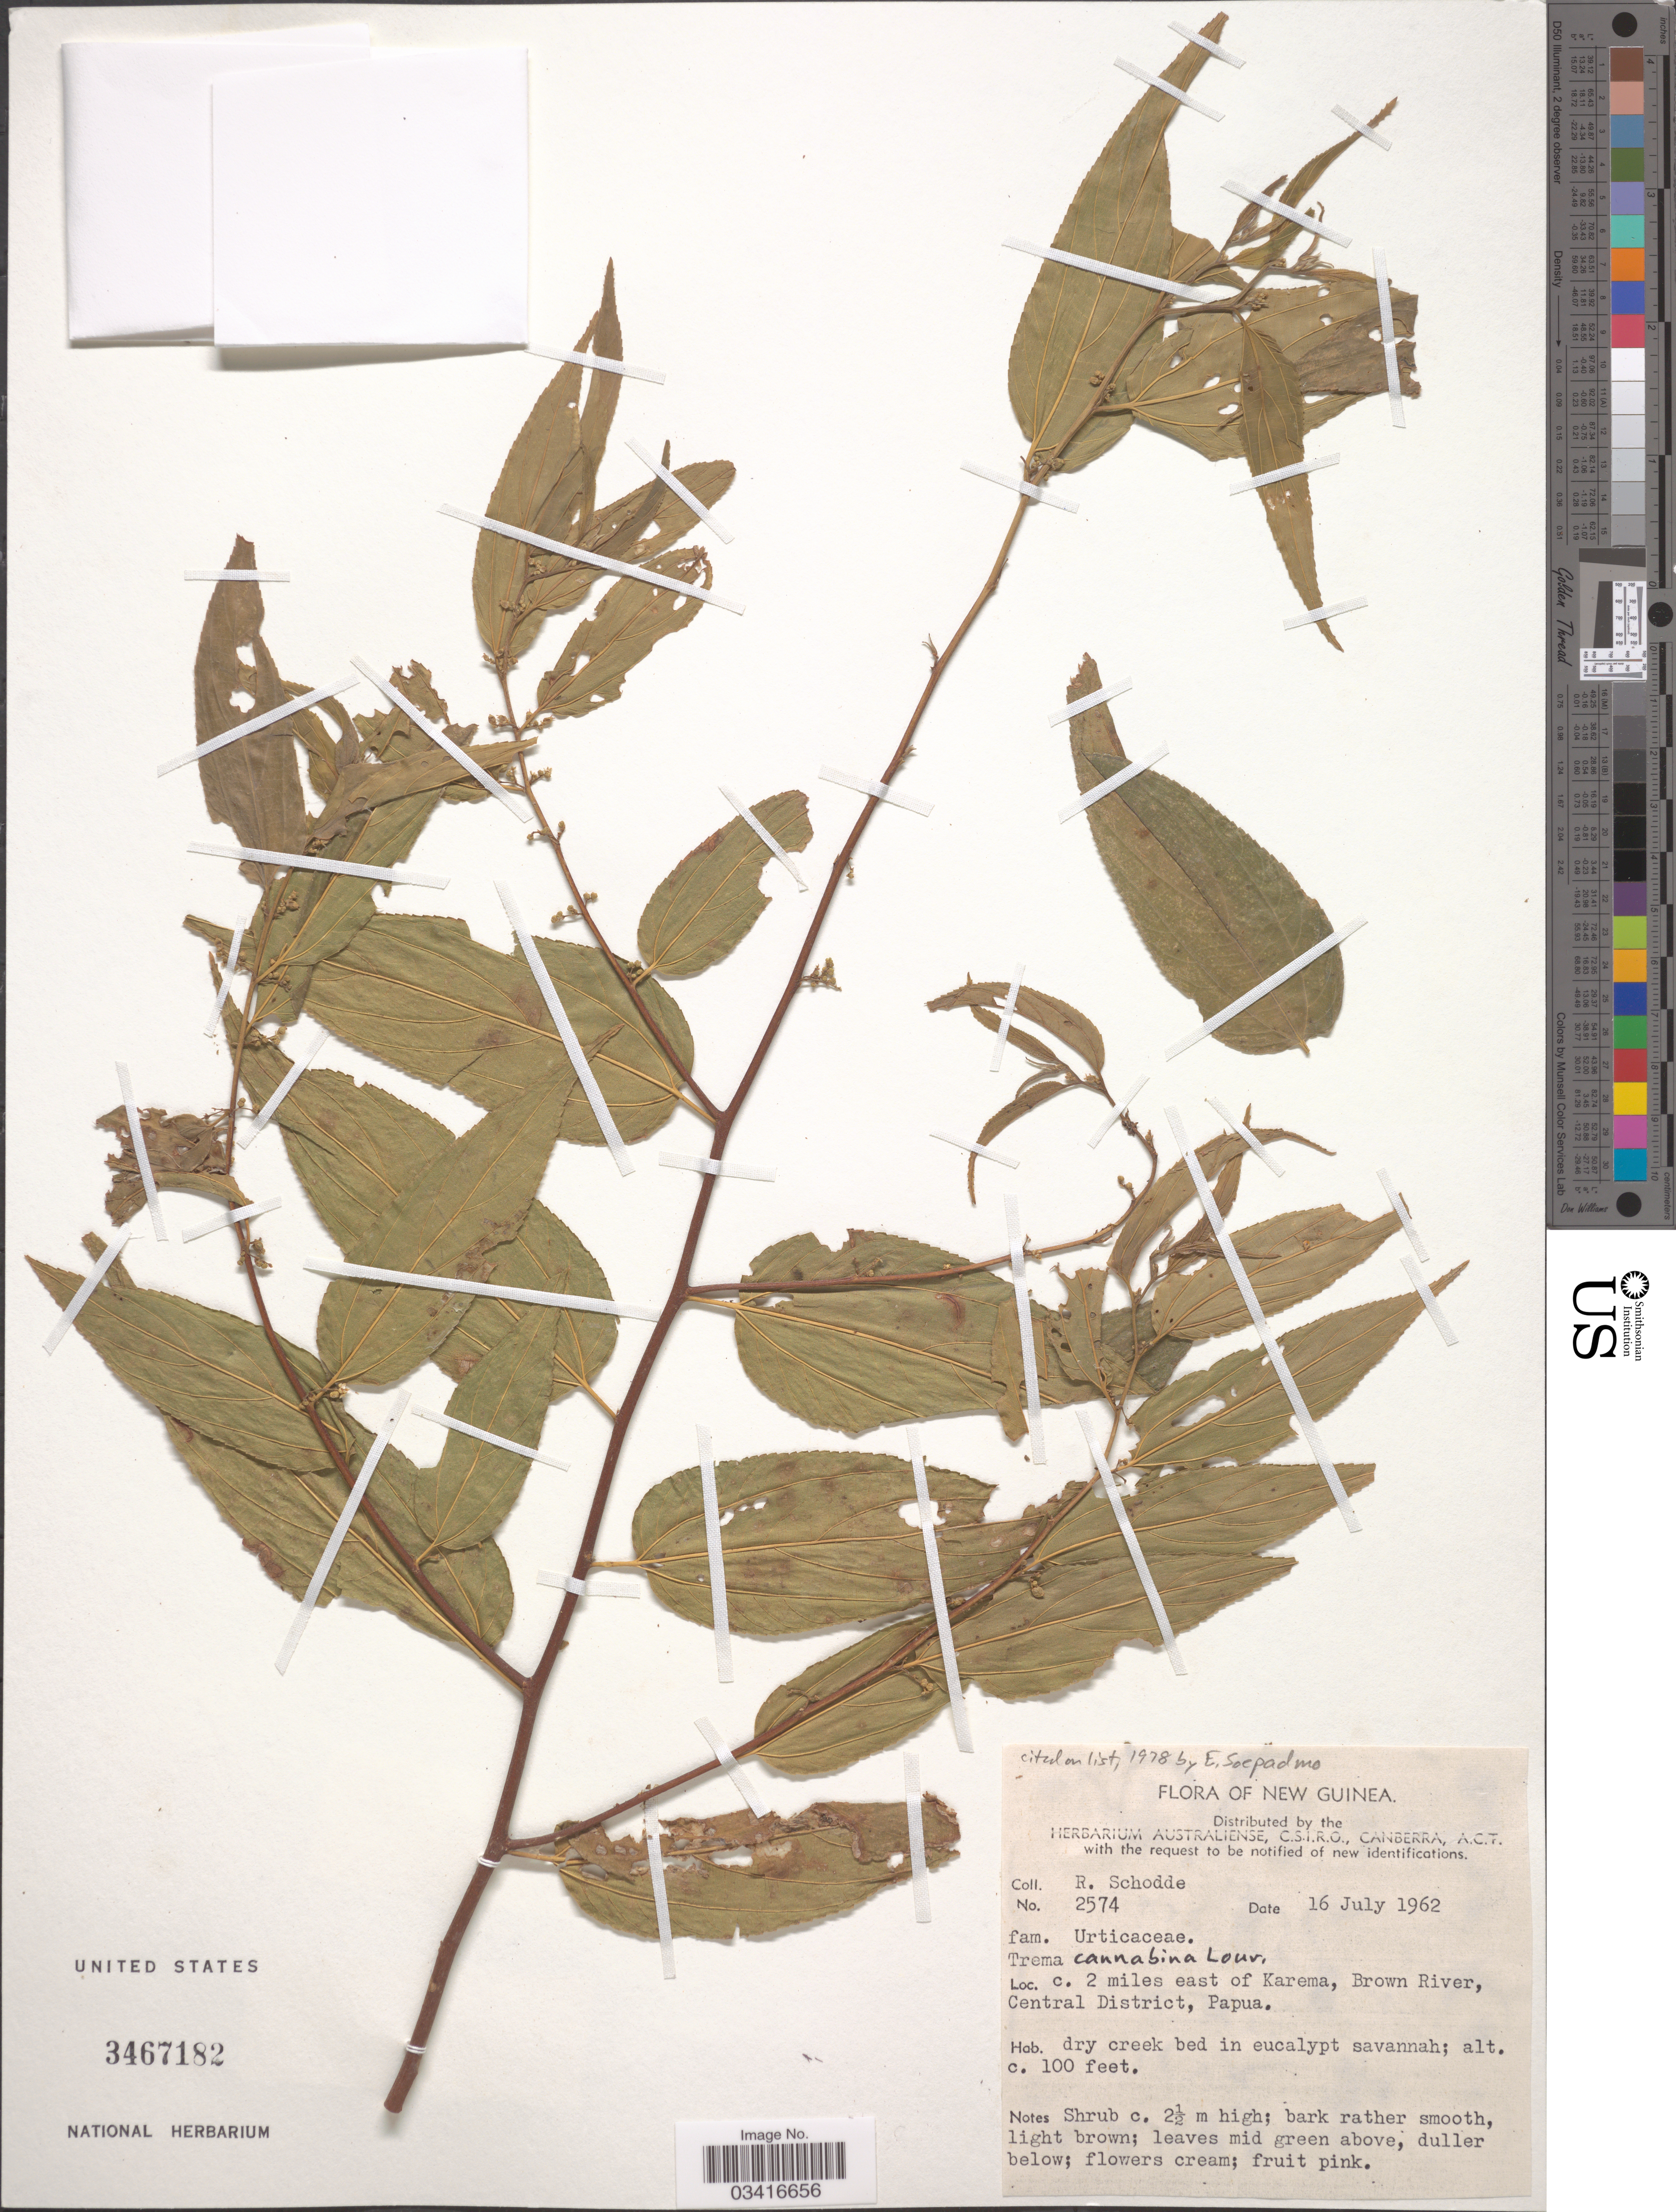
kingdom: Plantae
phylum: Tracheophyta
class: Magnoliopsida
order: Rosales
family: Cannabaceae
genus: Trema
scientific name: Trema cannabina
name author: Lour.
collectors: R. Schodde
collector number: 2574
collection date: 1962-07-16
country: Papua New Guinea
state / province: Central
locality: New Guinea. c. 2 miles east of Karema, Brown River, Central District, Papua.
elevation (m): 30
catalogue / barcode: US 3467182